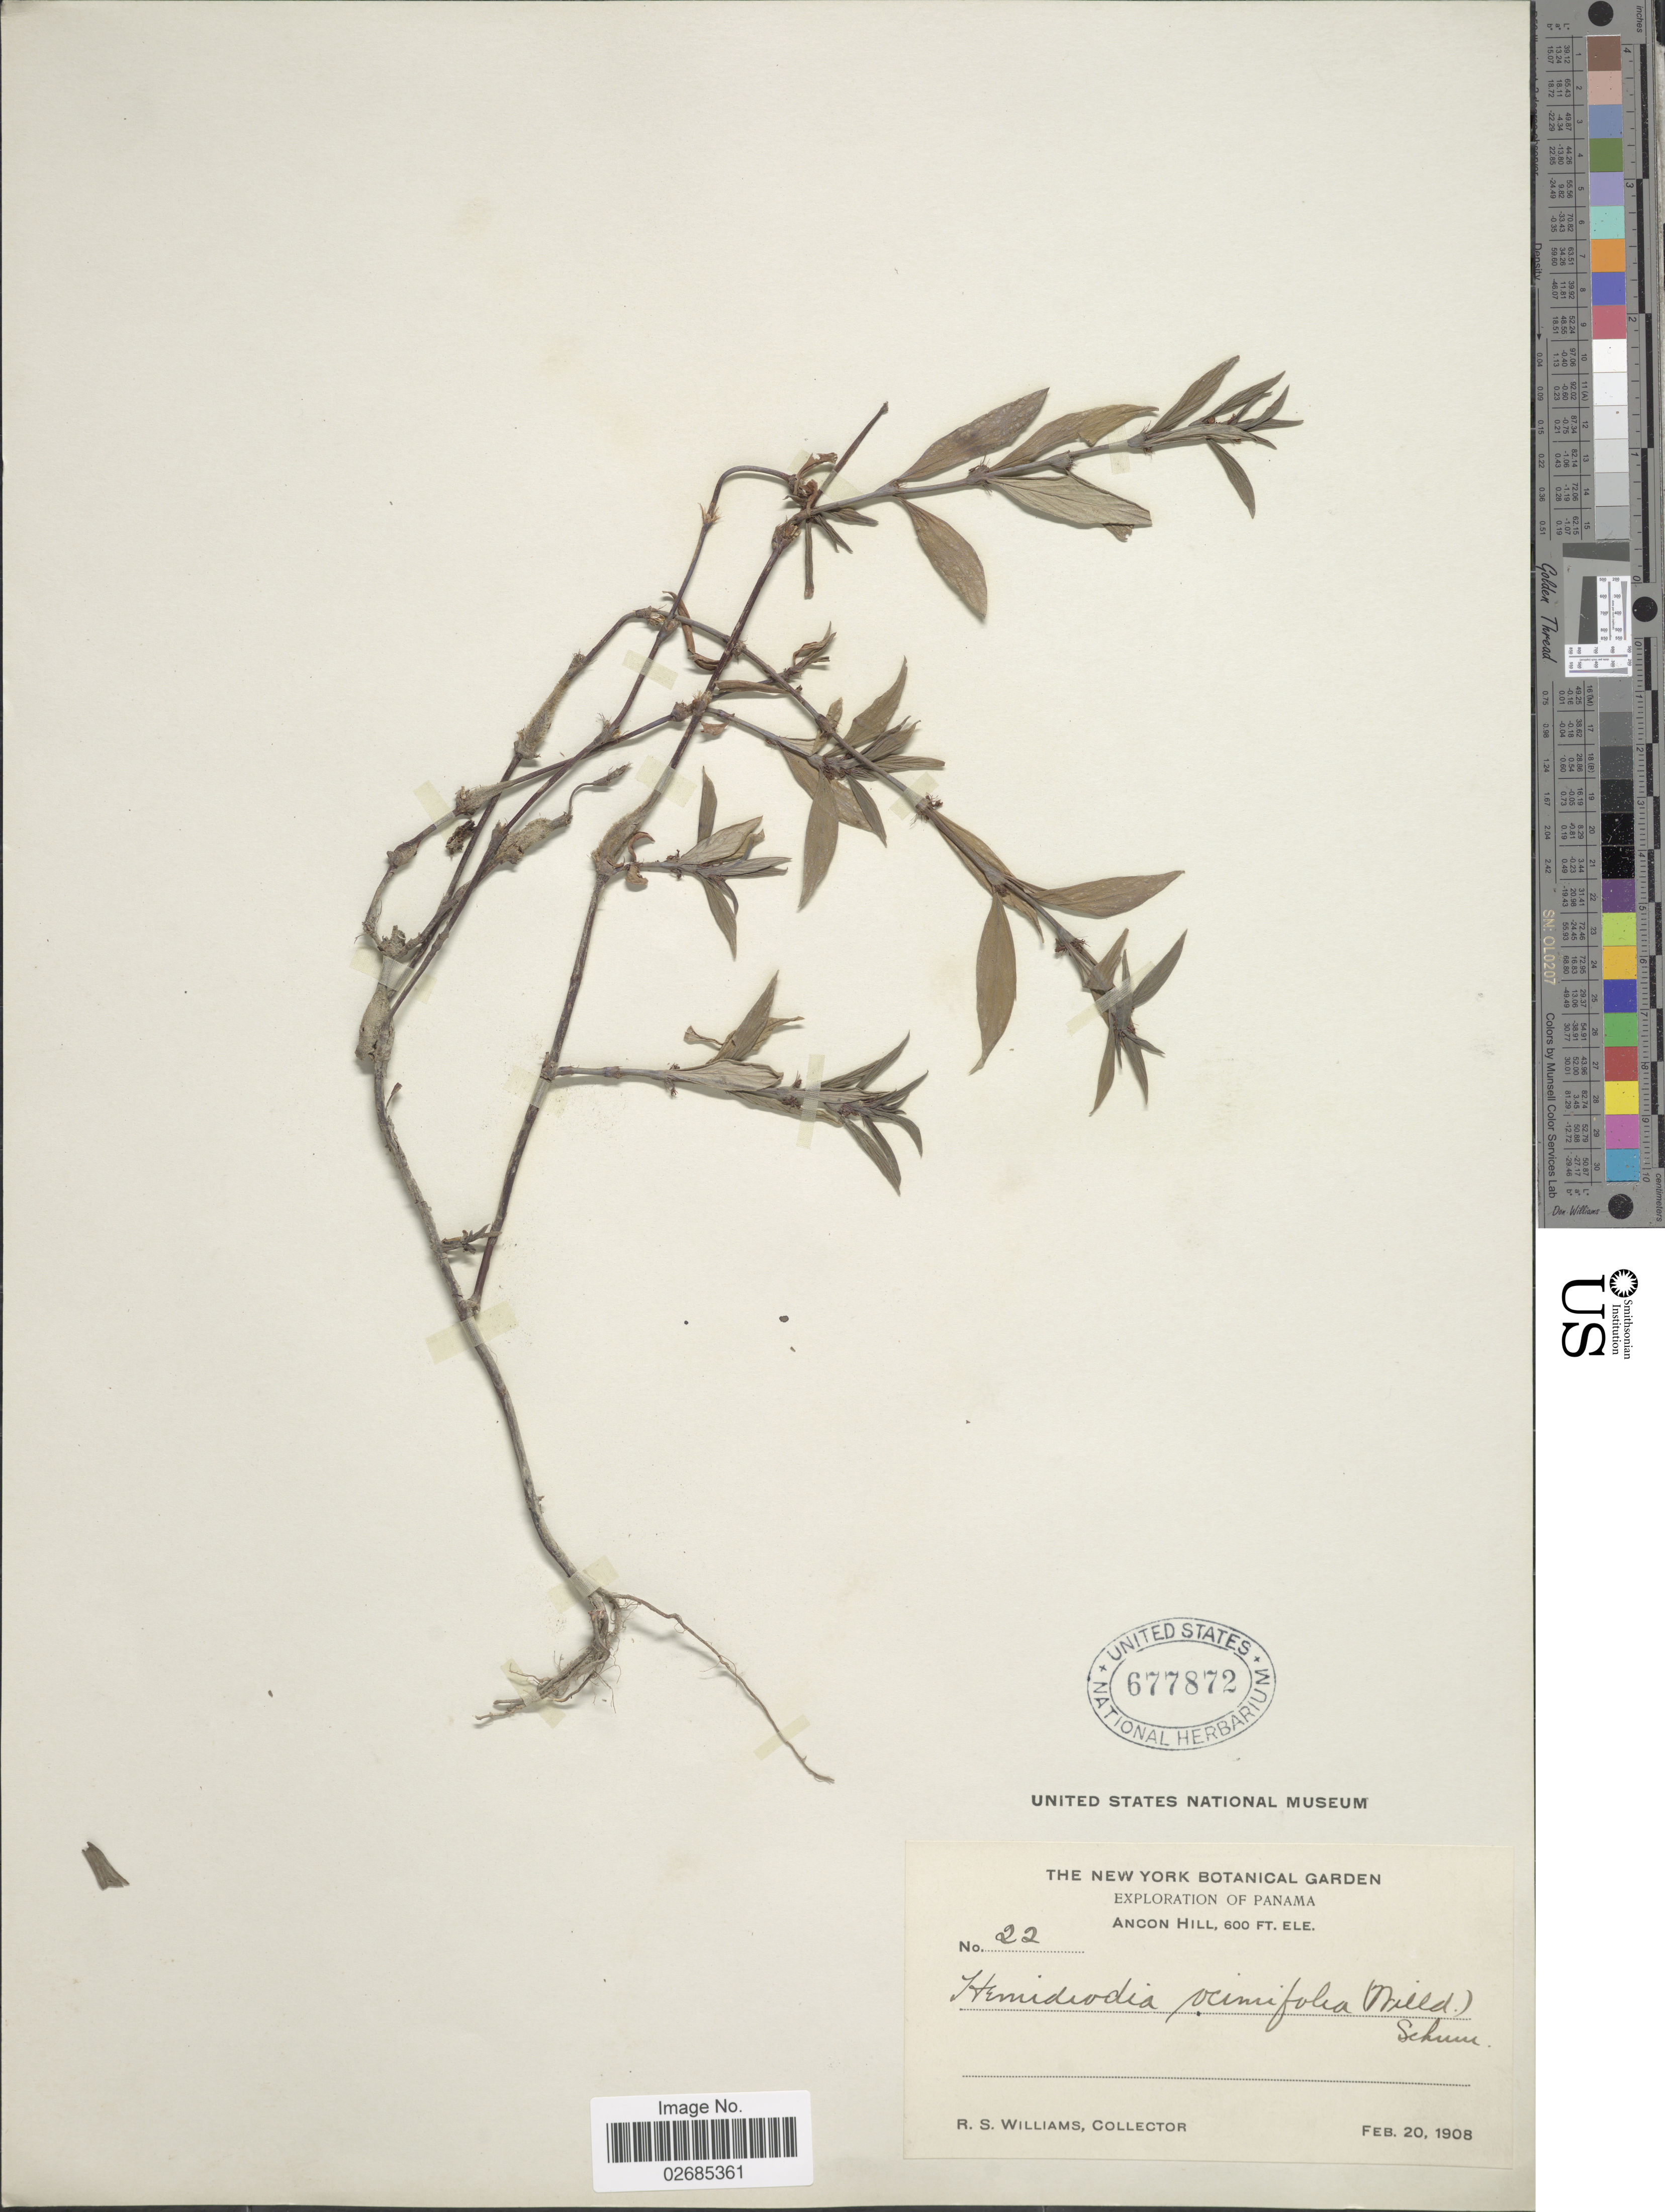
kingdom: Plantae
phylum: Tracheophyta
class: Magnoliopsida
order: Gentianales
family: Rubiaceae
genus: Hemidiodia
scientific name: Hemidiodia ocimifolia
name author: (Willd.) K. Schum.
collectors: R. S. Williams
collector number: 22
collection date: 1908-02-20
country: Panama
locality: Ancon Hill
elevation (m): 183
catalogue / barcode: US 677872